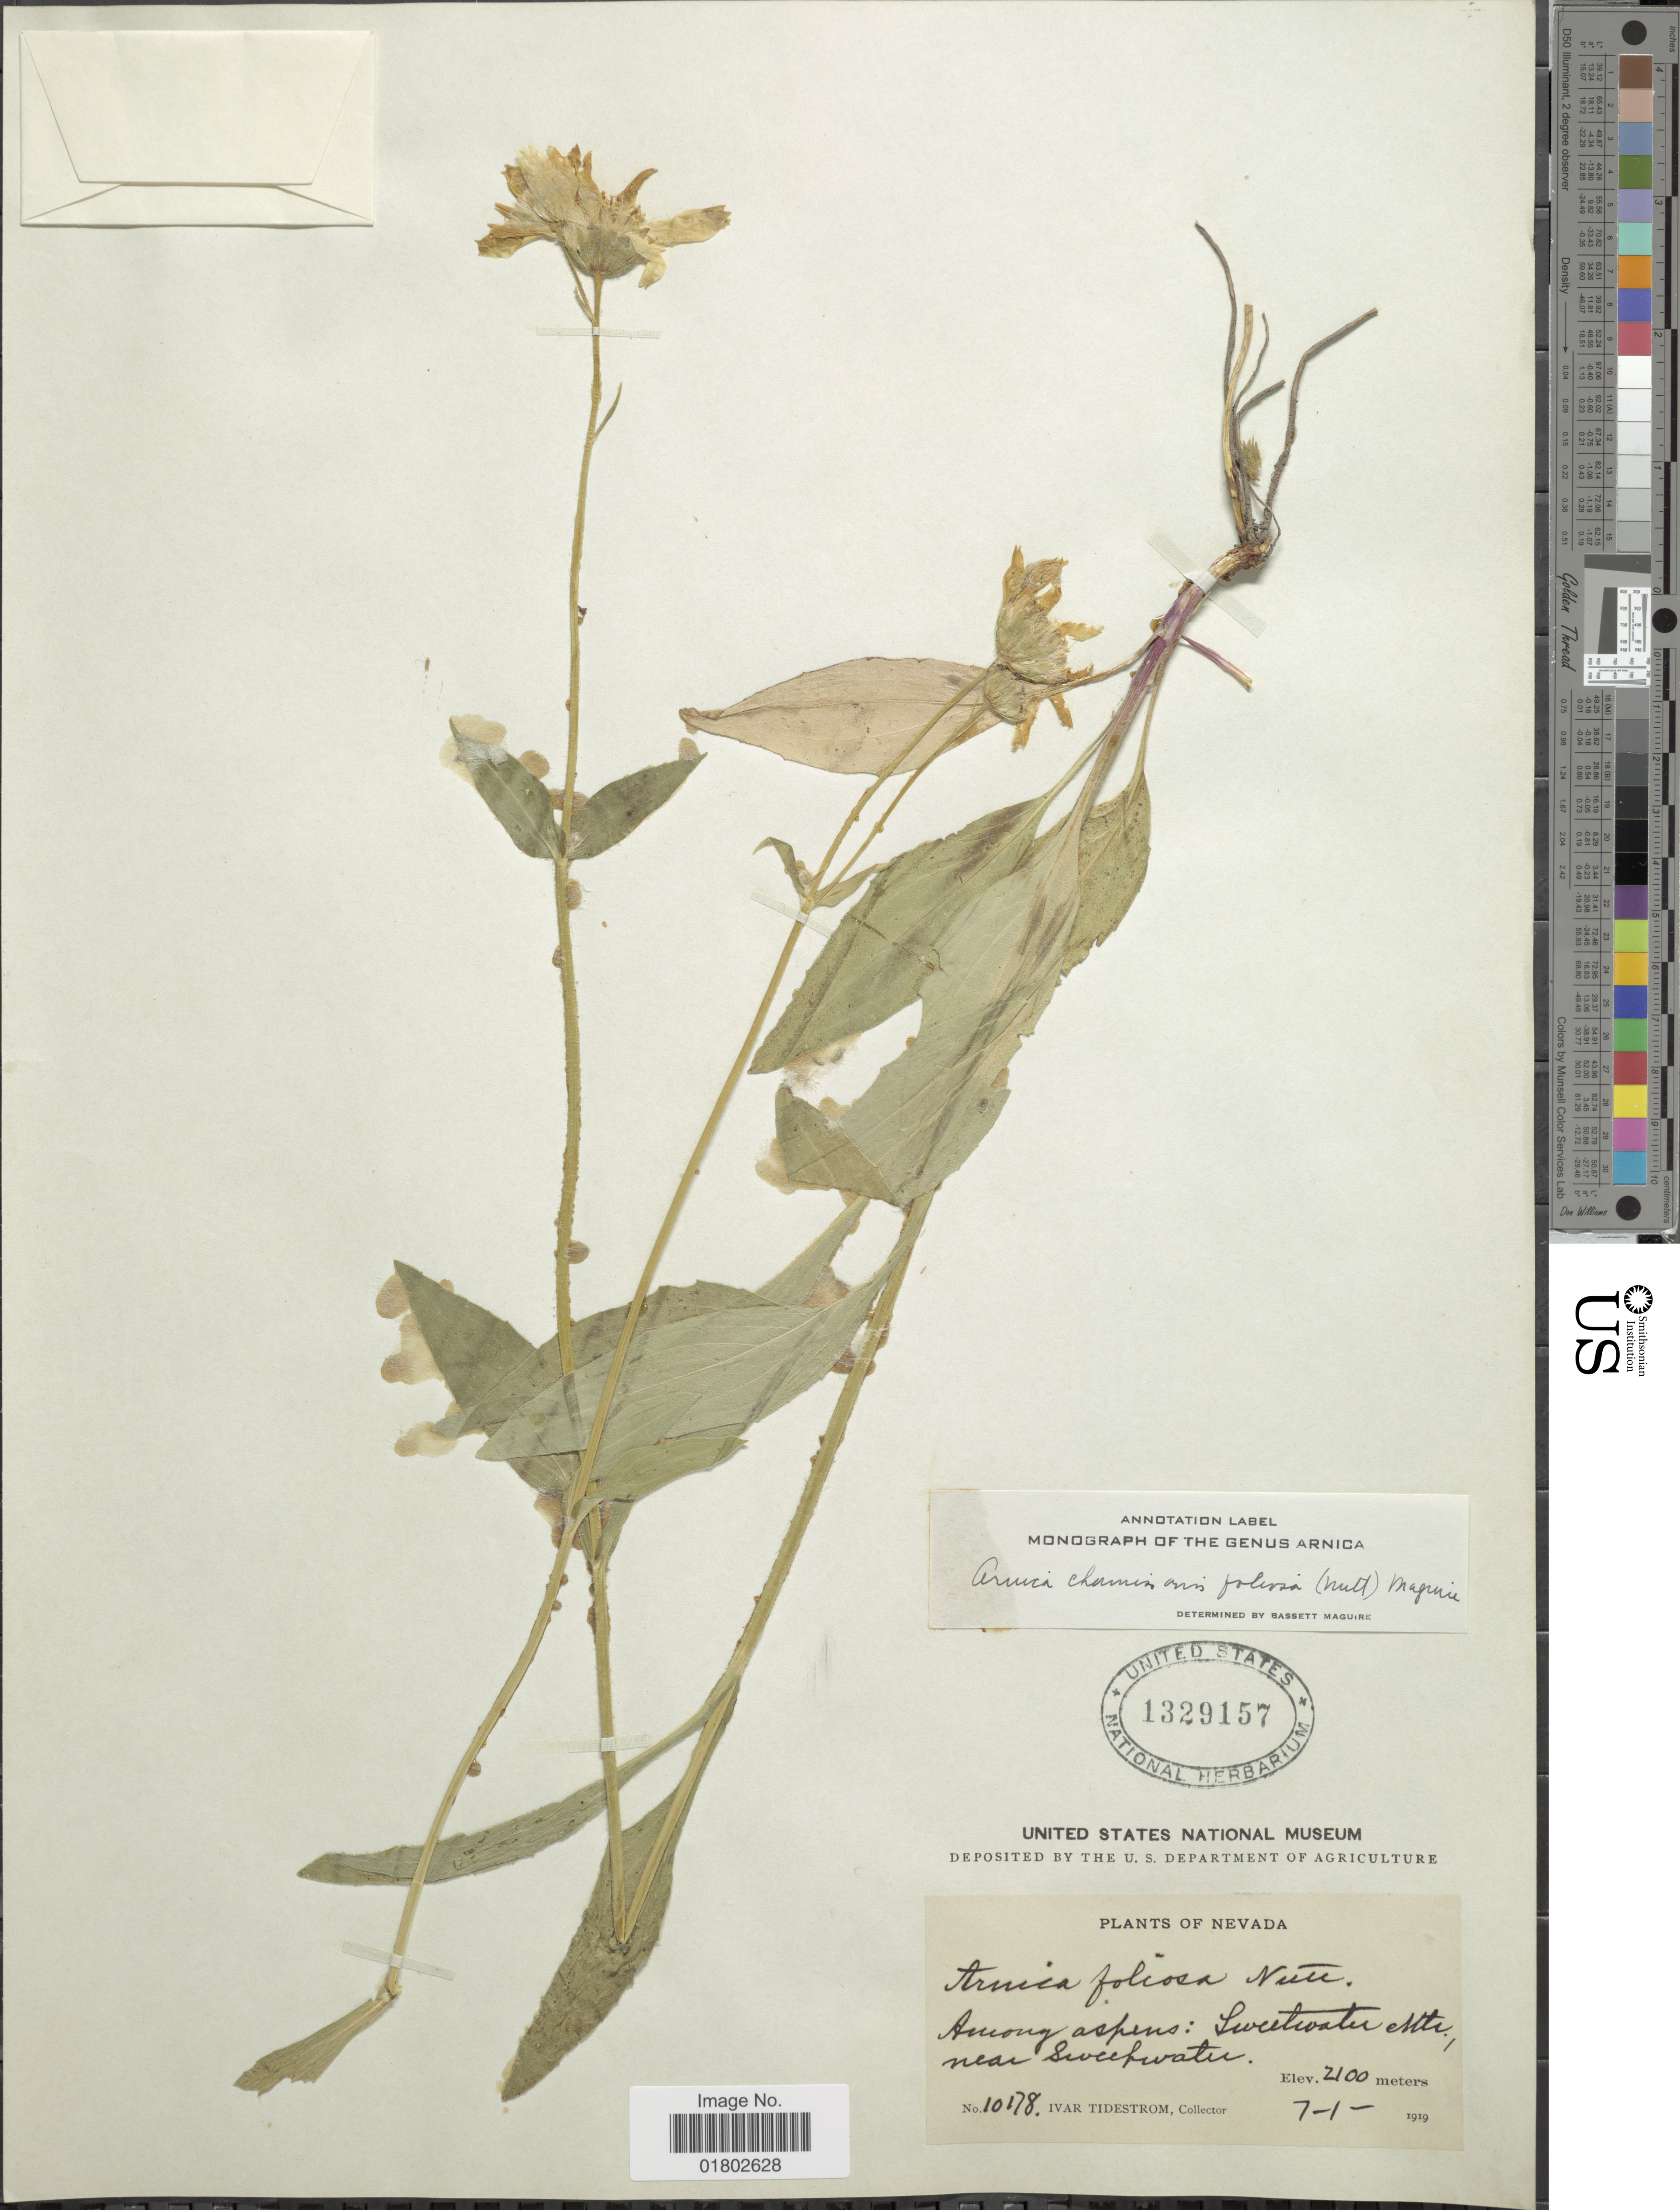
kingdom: Plantae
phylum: Tracheophyta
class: Magnoliopsida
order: Asterales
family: Asteraceae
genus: Arnica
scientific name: Arnica chamissonis subsp. foliosa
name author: (Nutt.) Maguire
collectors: I. F. Tidestrom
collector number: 10178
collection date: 1919-07-01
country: United States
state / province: Nevada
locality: Among Asphens: Sweetwater Mts., near Sweetwater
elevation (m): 2100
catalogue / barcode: US 1329157